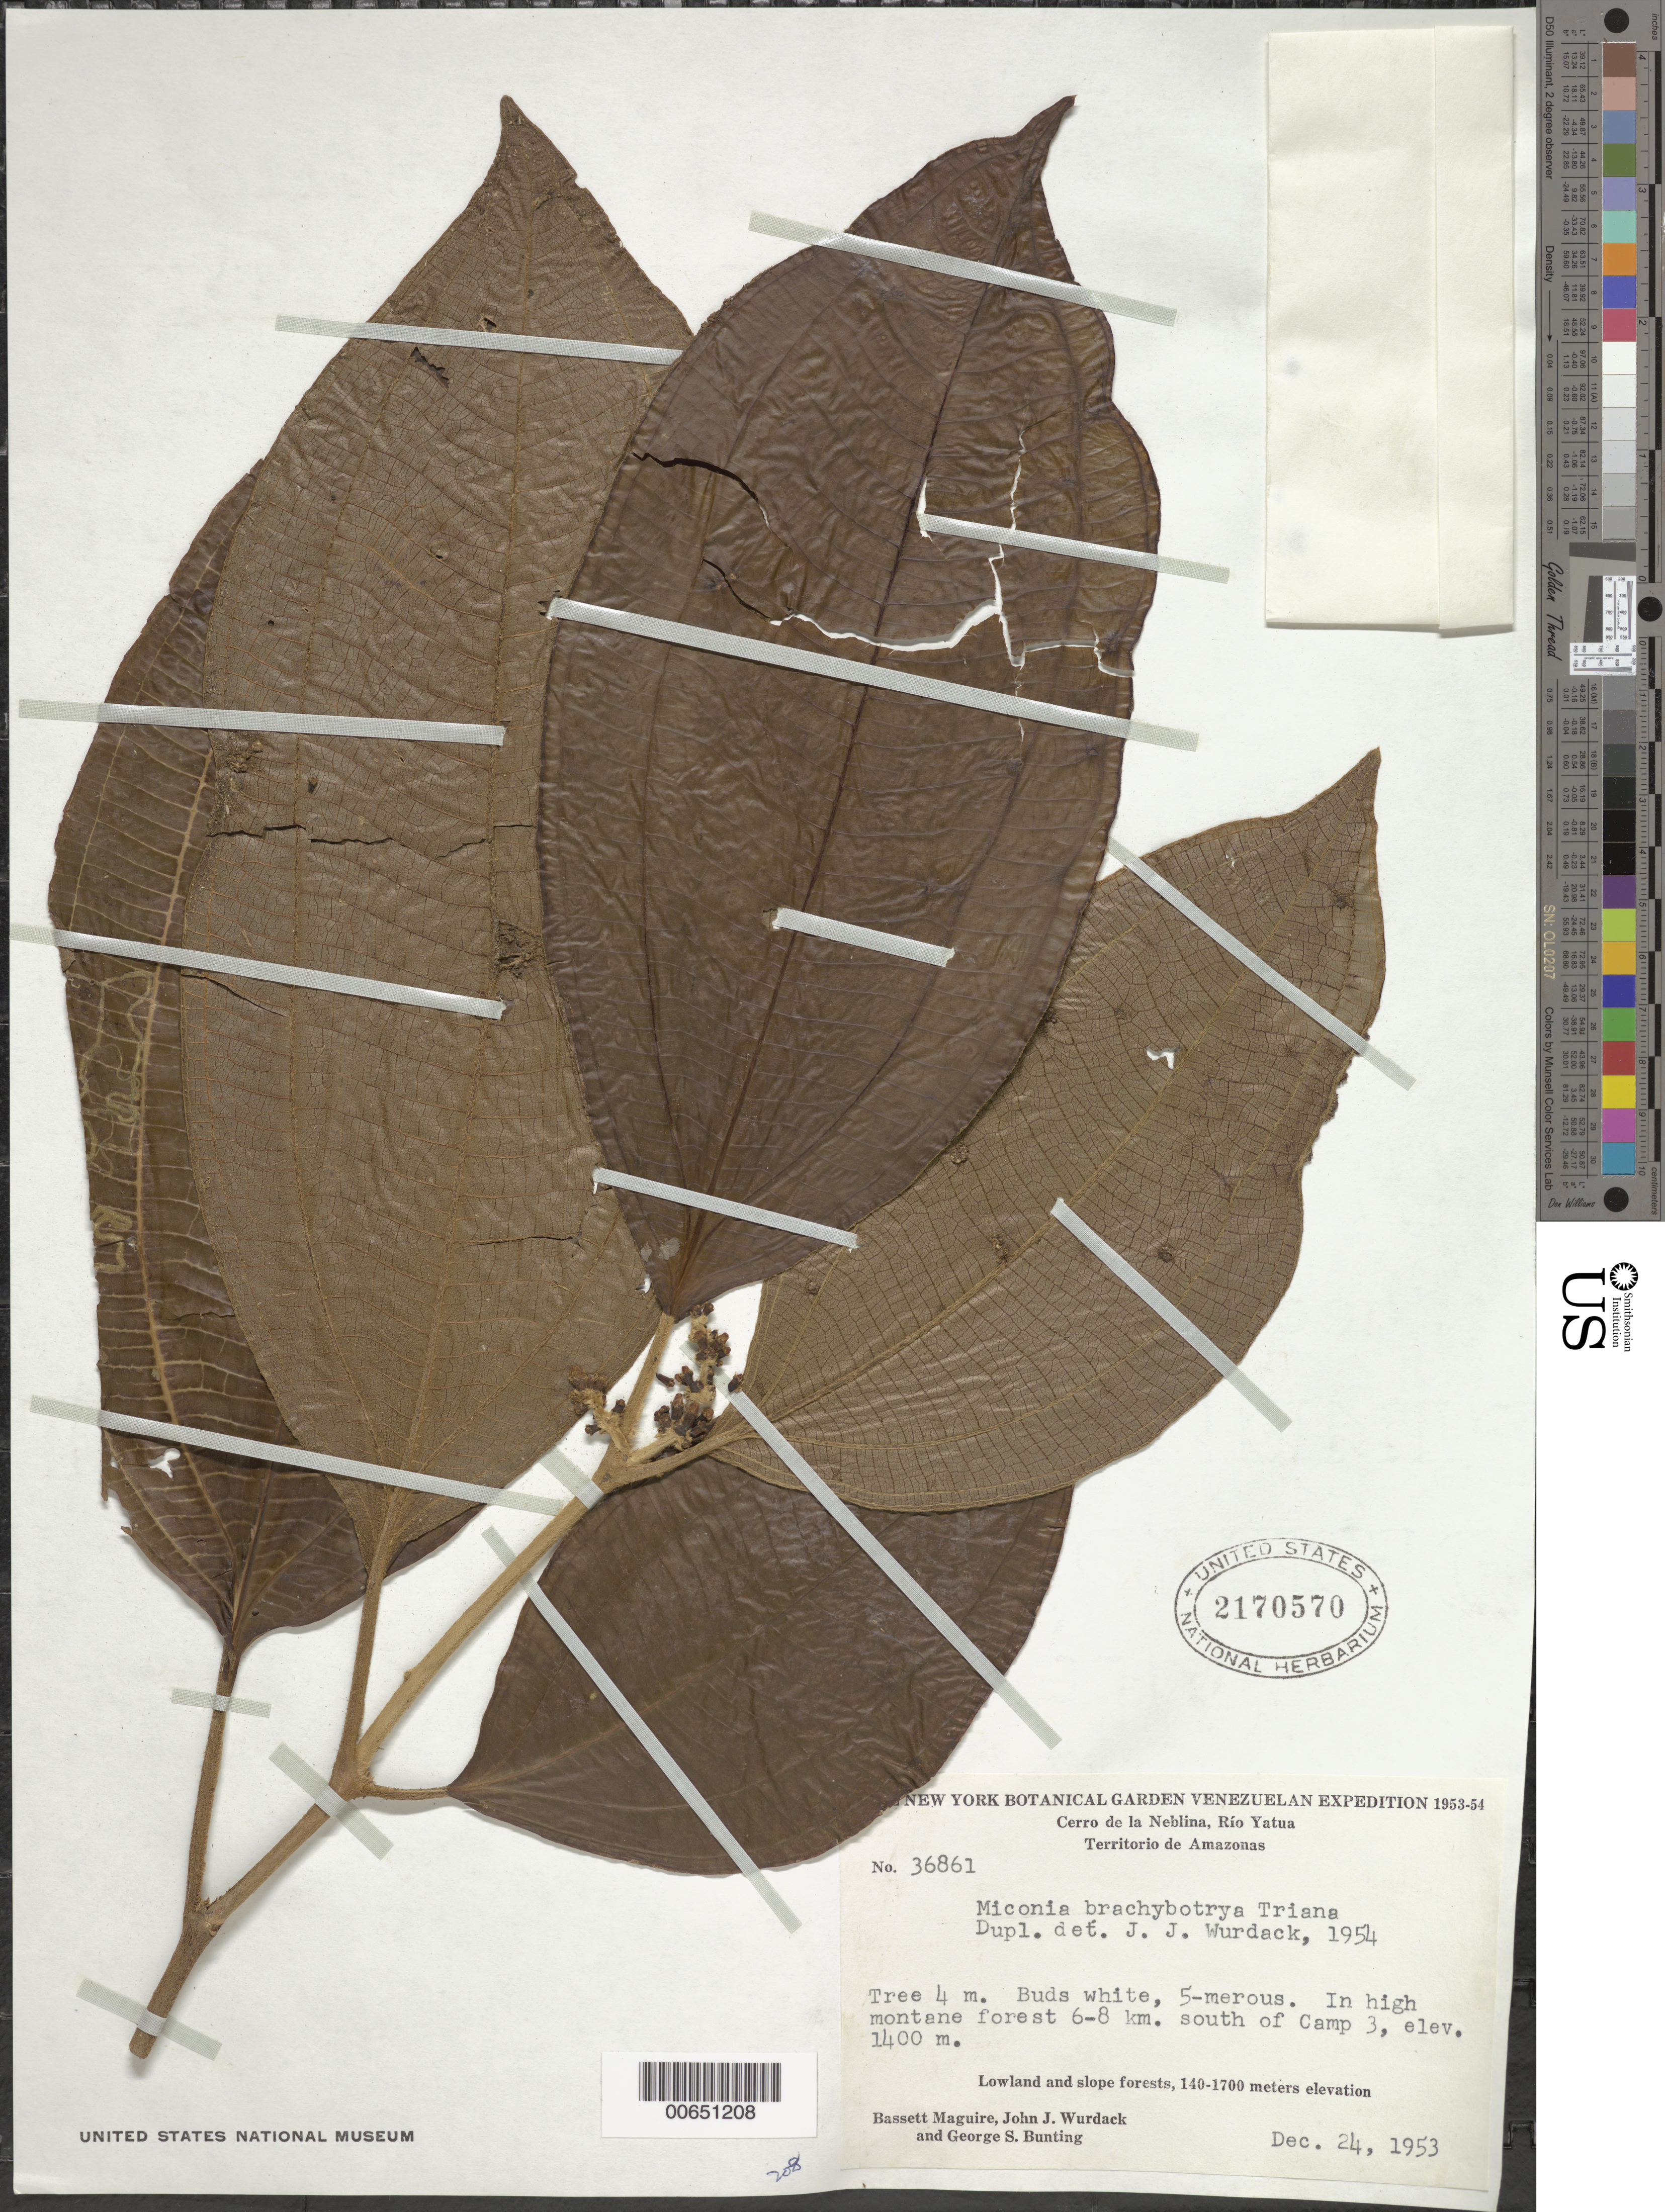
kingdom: Plantae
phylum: Tracheophyta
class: Magnoliopsida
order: Myrtales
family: Melastomataceae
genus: Miconia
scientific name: Miconia brachybotrya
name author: Triana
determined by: Wurdack, John J., (US), US (UNITED STATES)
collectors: B. Maguire, J. J. Wurdack & G. S. Bunting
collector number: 36861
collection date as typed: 24-Dec-53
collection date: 1953-12-24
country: Venezuela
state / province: Amazonas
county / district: Río Negro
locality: Cerro de la Neblina, Río Yatua, 6-8 km S of Camp 3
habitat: High montane forest; lowland and slope forests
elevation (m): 1400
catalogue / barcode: US 2170570